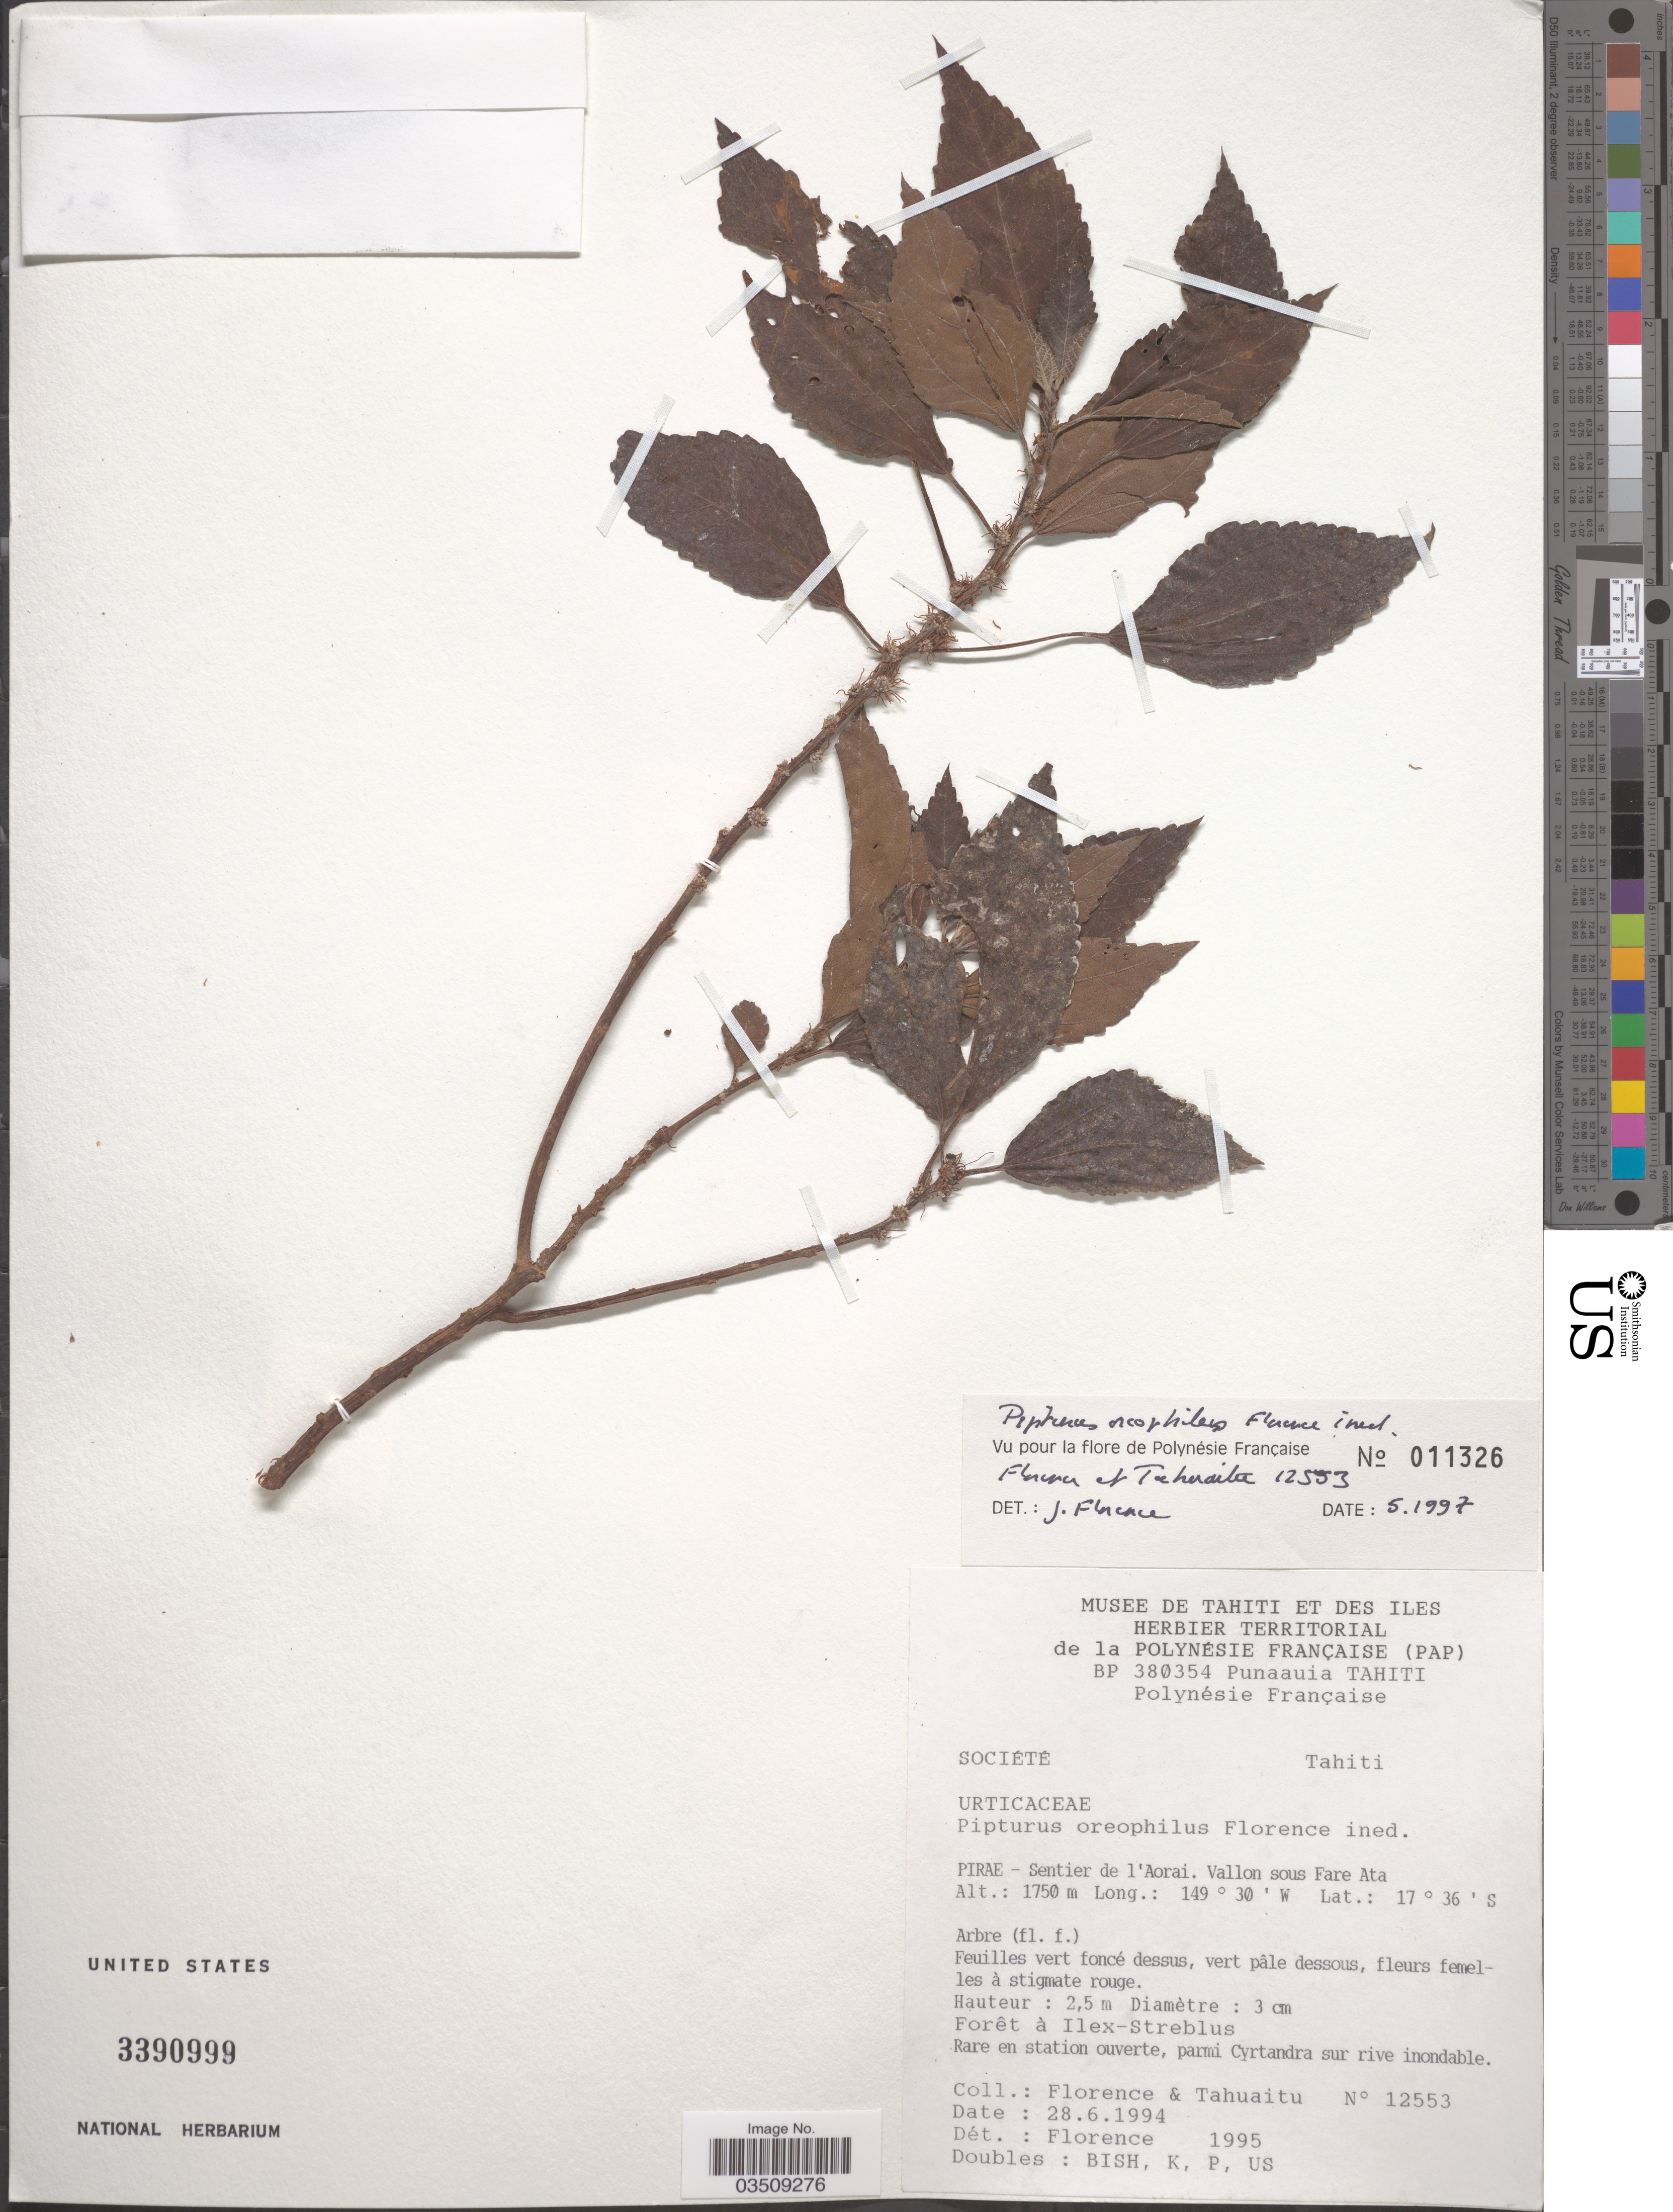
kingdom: Plantae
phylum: Tracheophyta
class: Magnoliopsida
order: Rosales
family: Urticaceae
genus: Pipturus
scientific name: Pipturus oreophilus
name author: J. Florence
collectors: -. Florence & Tahauitu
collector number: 12553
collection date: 1994-06-28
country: French Polynesia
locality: Societe Tahiti. Pirae- Sentier de l'Aorai. Vallon sous Fare Ata.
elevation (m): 1750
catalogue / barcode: US 3390999